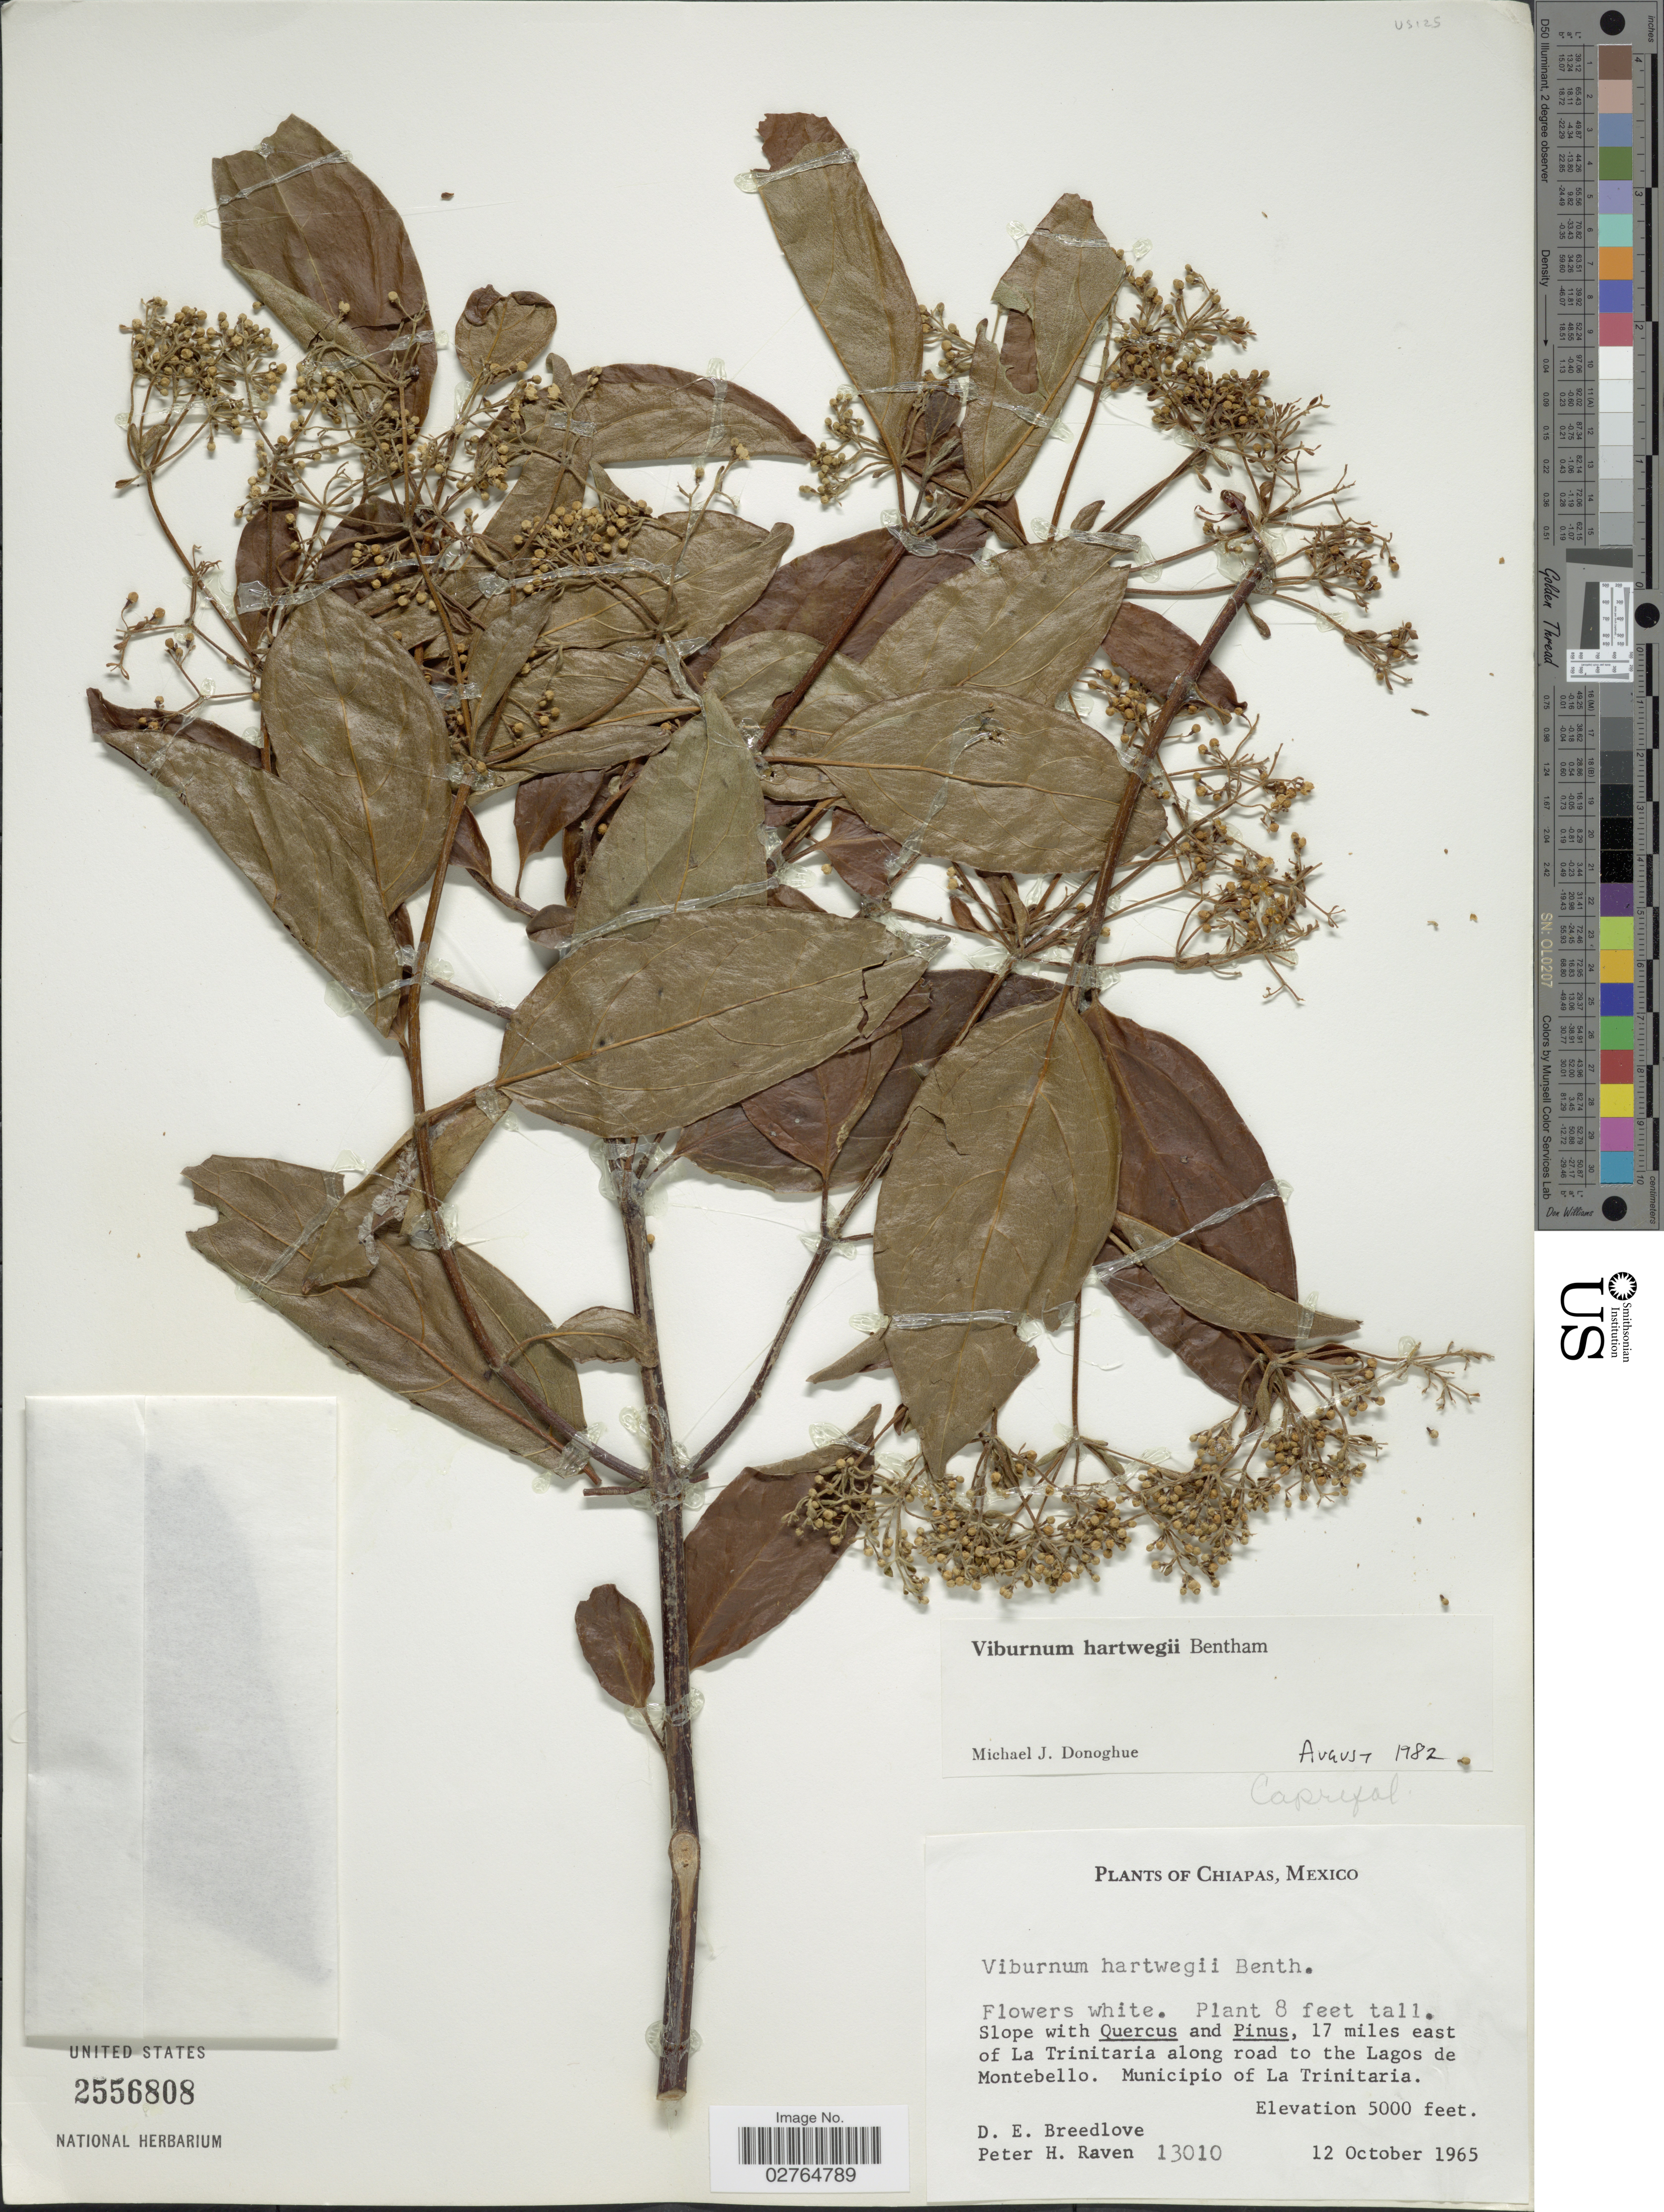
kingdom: Plantae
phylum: Tracheophyta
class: Magnoliopsida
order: Dipsacales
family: Viburnaceae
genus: Viburnum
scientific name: Viburnum hartwegii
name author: Benth.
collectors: D. E. Breedlove & P. Raven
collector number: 13010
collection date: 1965-10-12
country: Mexico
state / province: Chiapas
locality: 17 miles east of La Trinitaría along road to the Lagos de Montebello. Municipio of La Trinitaria.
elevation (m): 1524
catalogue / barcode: US 2556808